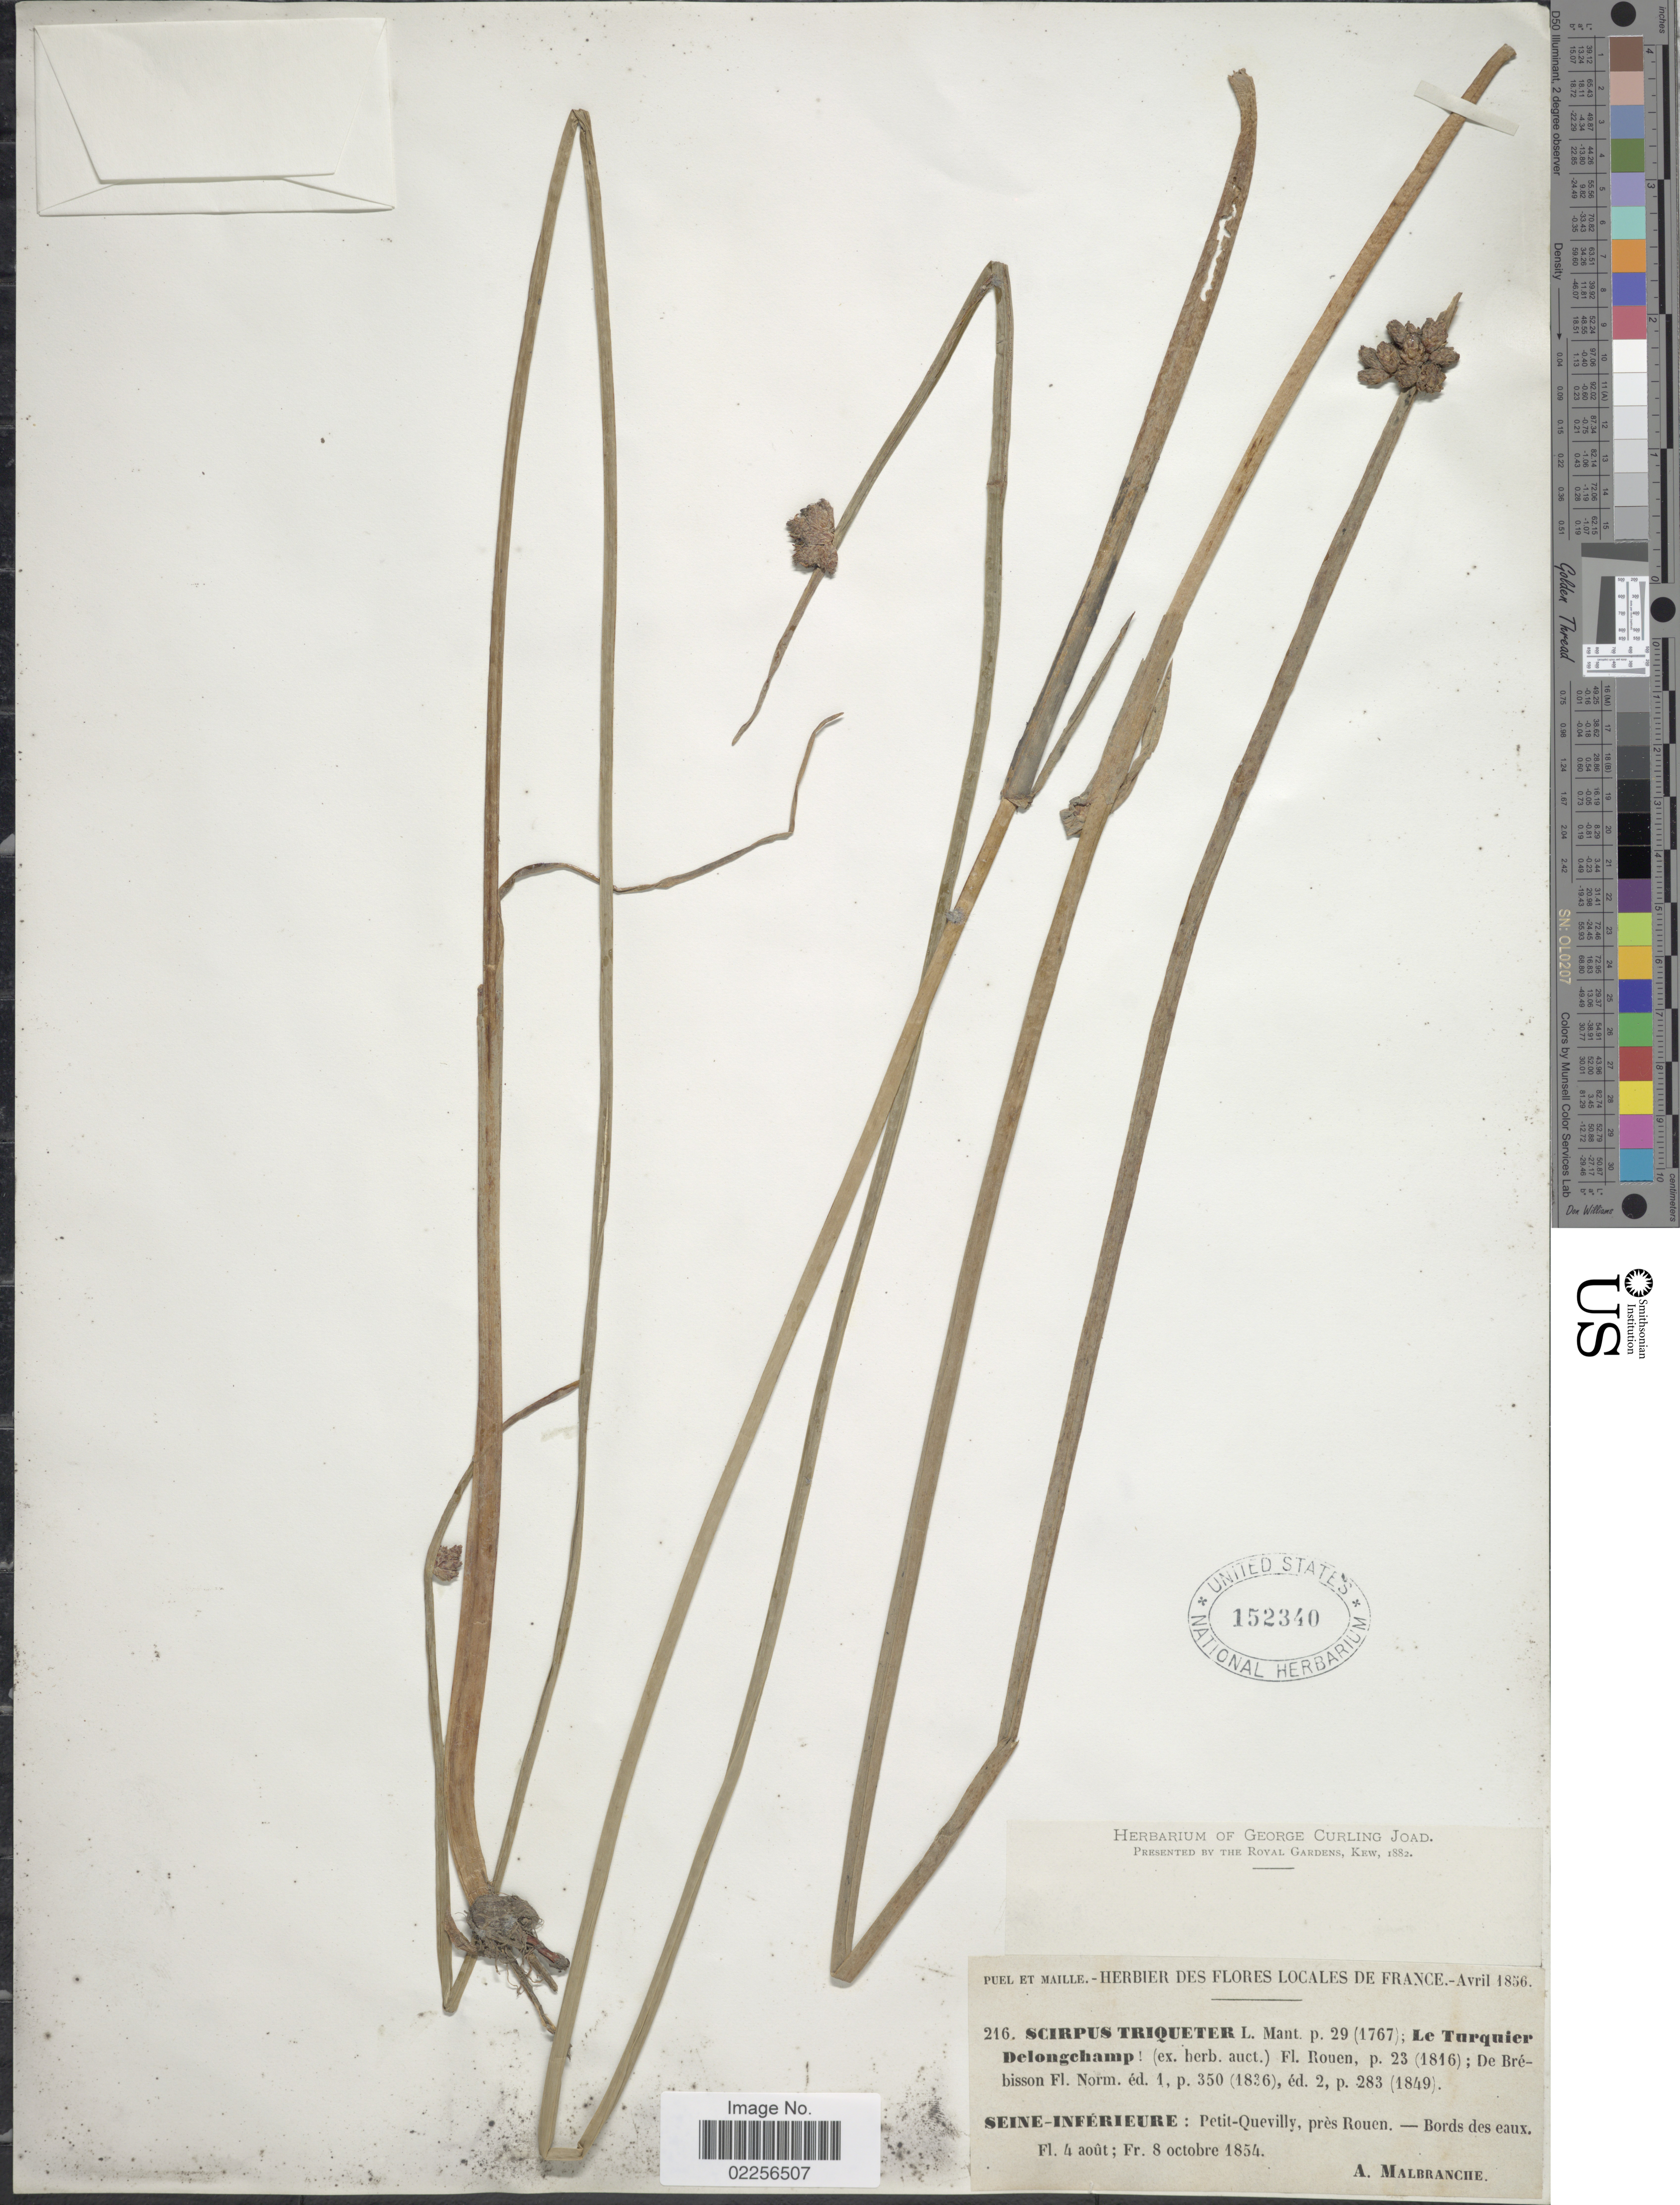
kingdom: Plantae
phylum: Tracheophyta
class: Liliopsida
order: Poales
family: Cyperaceae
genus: Schoenoplectus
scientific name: Schoenoplectus triqueter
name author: (L.) Palla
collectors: A. Malbranche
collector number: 216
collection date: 1854-08-04/1854-10-08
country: France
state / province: Normandie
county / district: Seine-Maritime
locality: Seine-Inferieure, Petit-Quevilly, pres Rouen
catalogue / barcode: US 152340